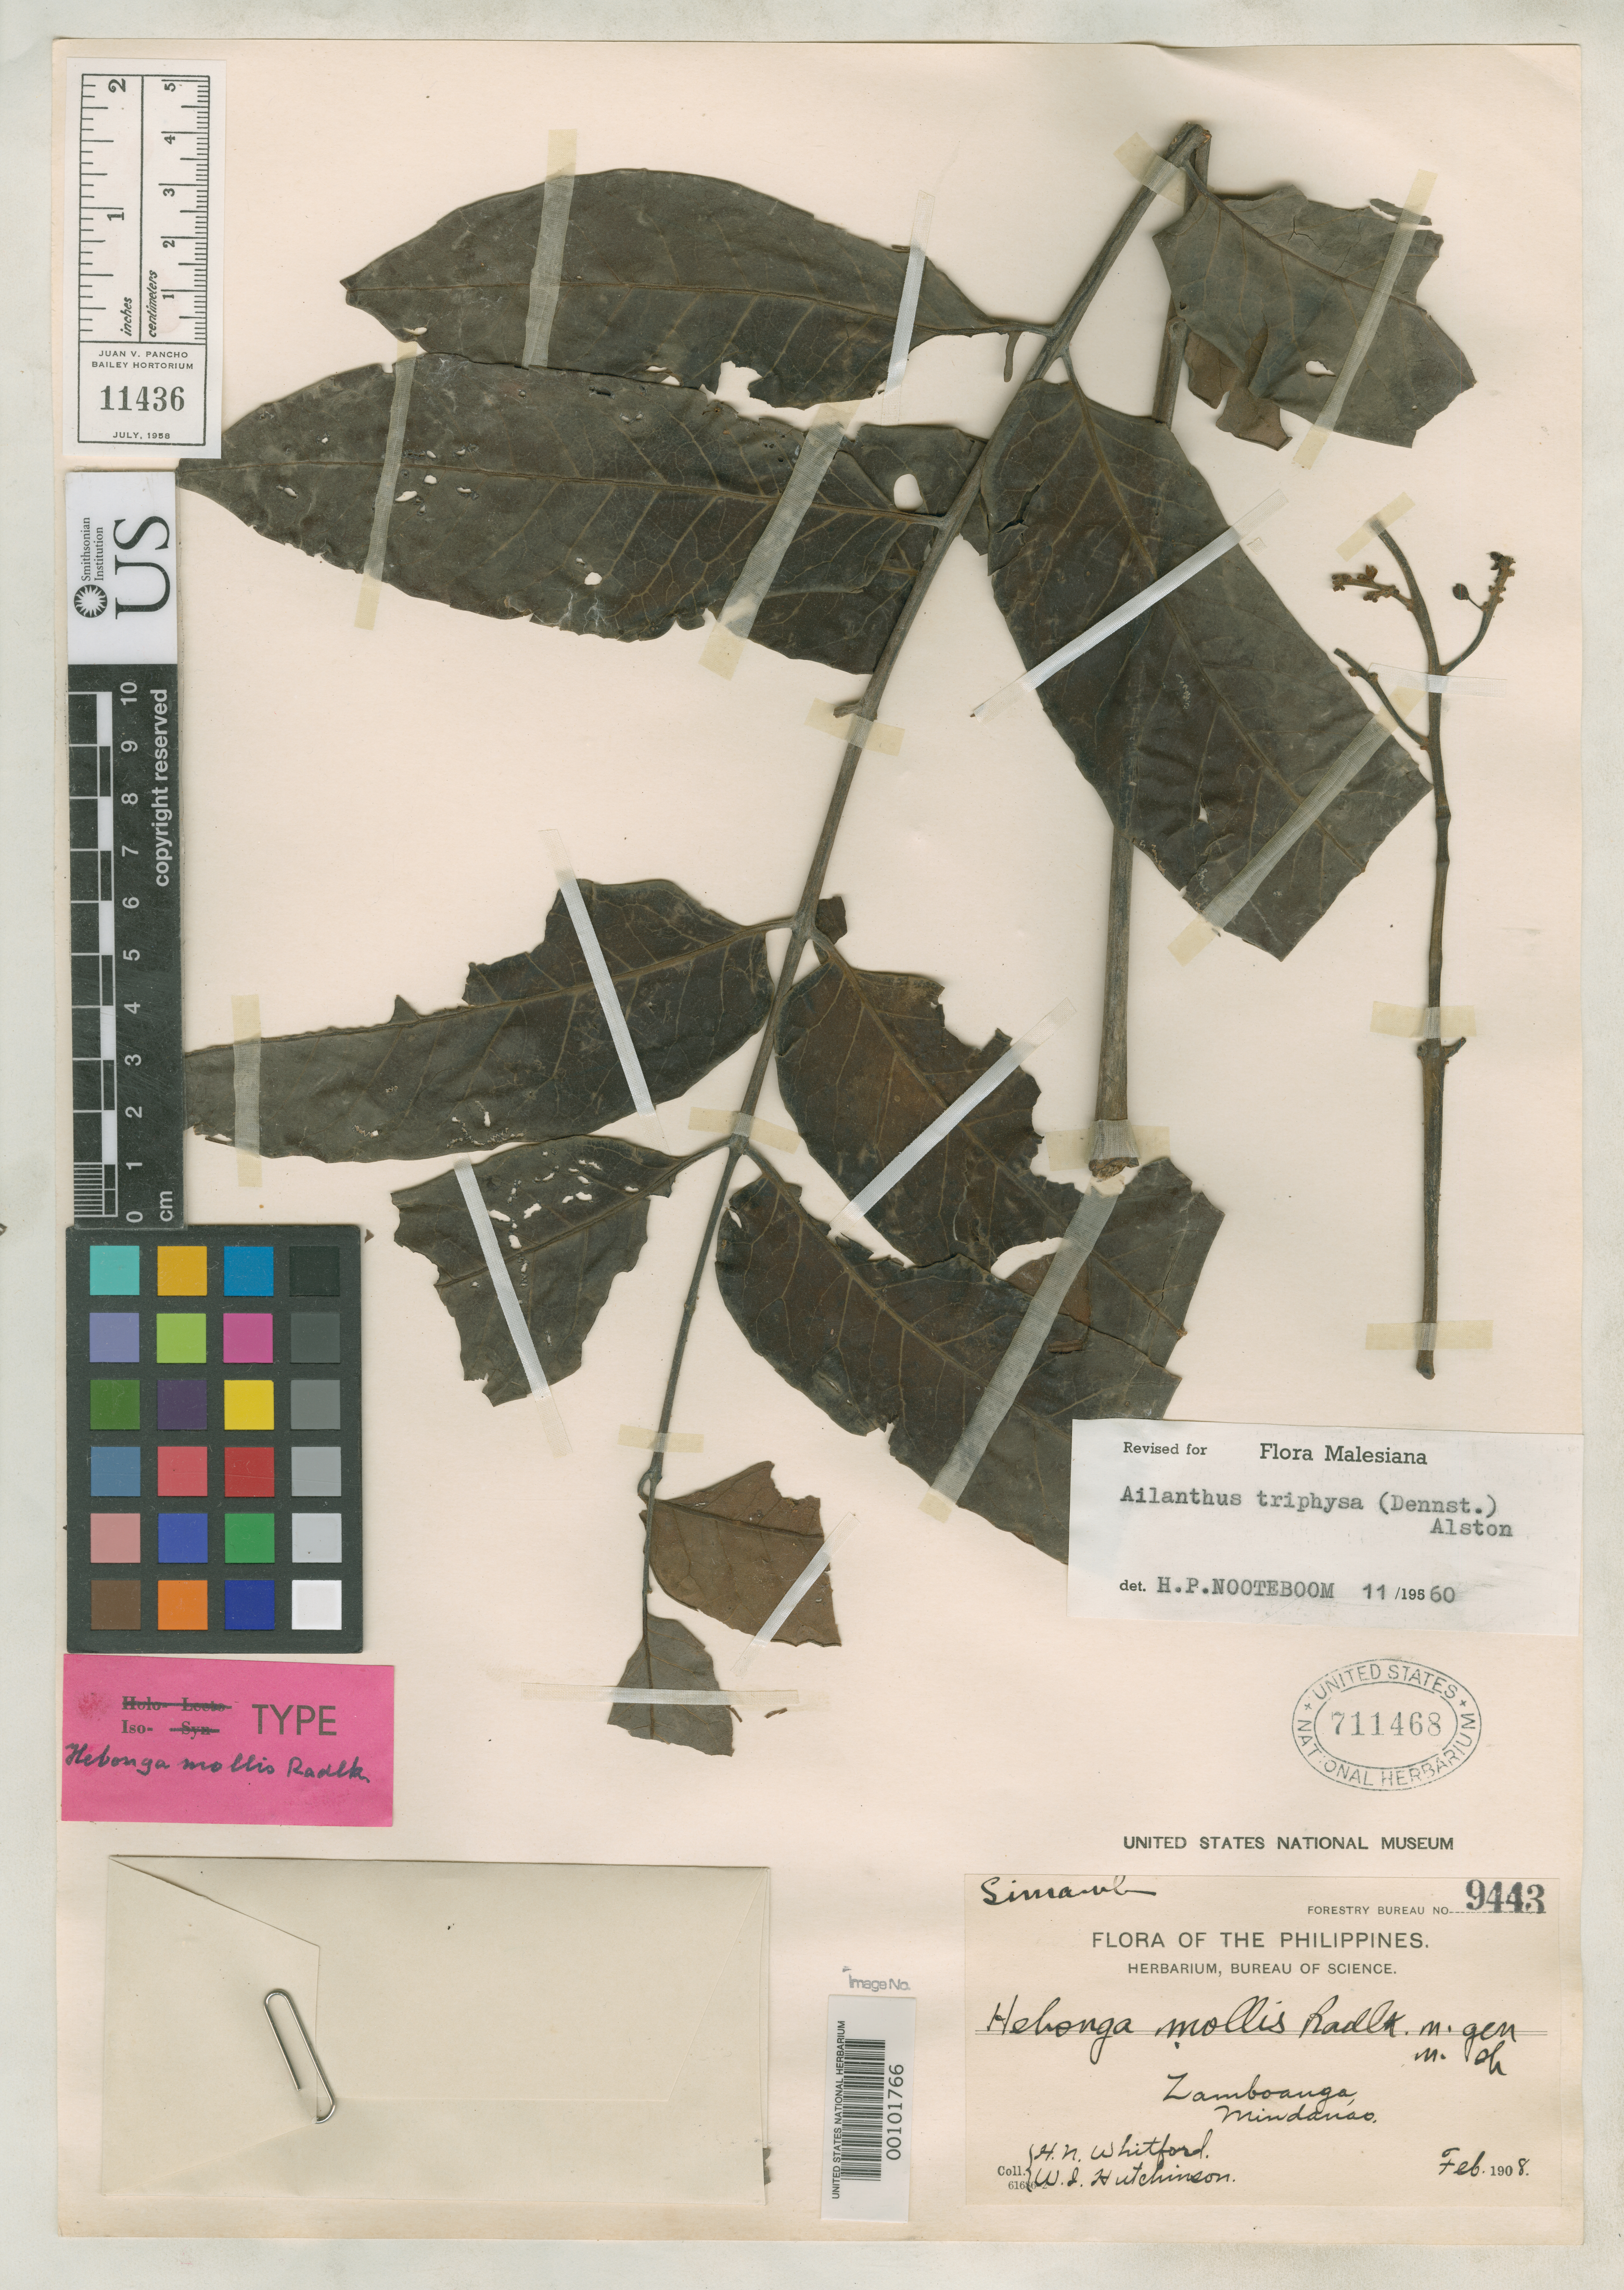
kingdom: Plantae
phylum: Tracheophyta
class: Magnoliopsida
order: Sapindales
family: Simaroubaceae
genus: Hebonga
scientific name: Hebonga mollis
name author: Radlk.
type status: Isotype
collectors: H. N. Whitford & W. I. Hutchinson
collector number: Forestry Bureau 9443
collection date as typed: Feb 1908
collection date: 1908-02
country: Philippines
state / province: Zamboanga Peninsula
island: Mindanao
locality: Tetuan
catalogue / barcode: US 711468